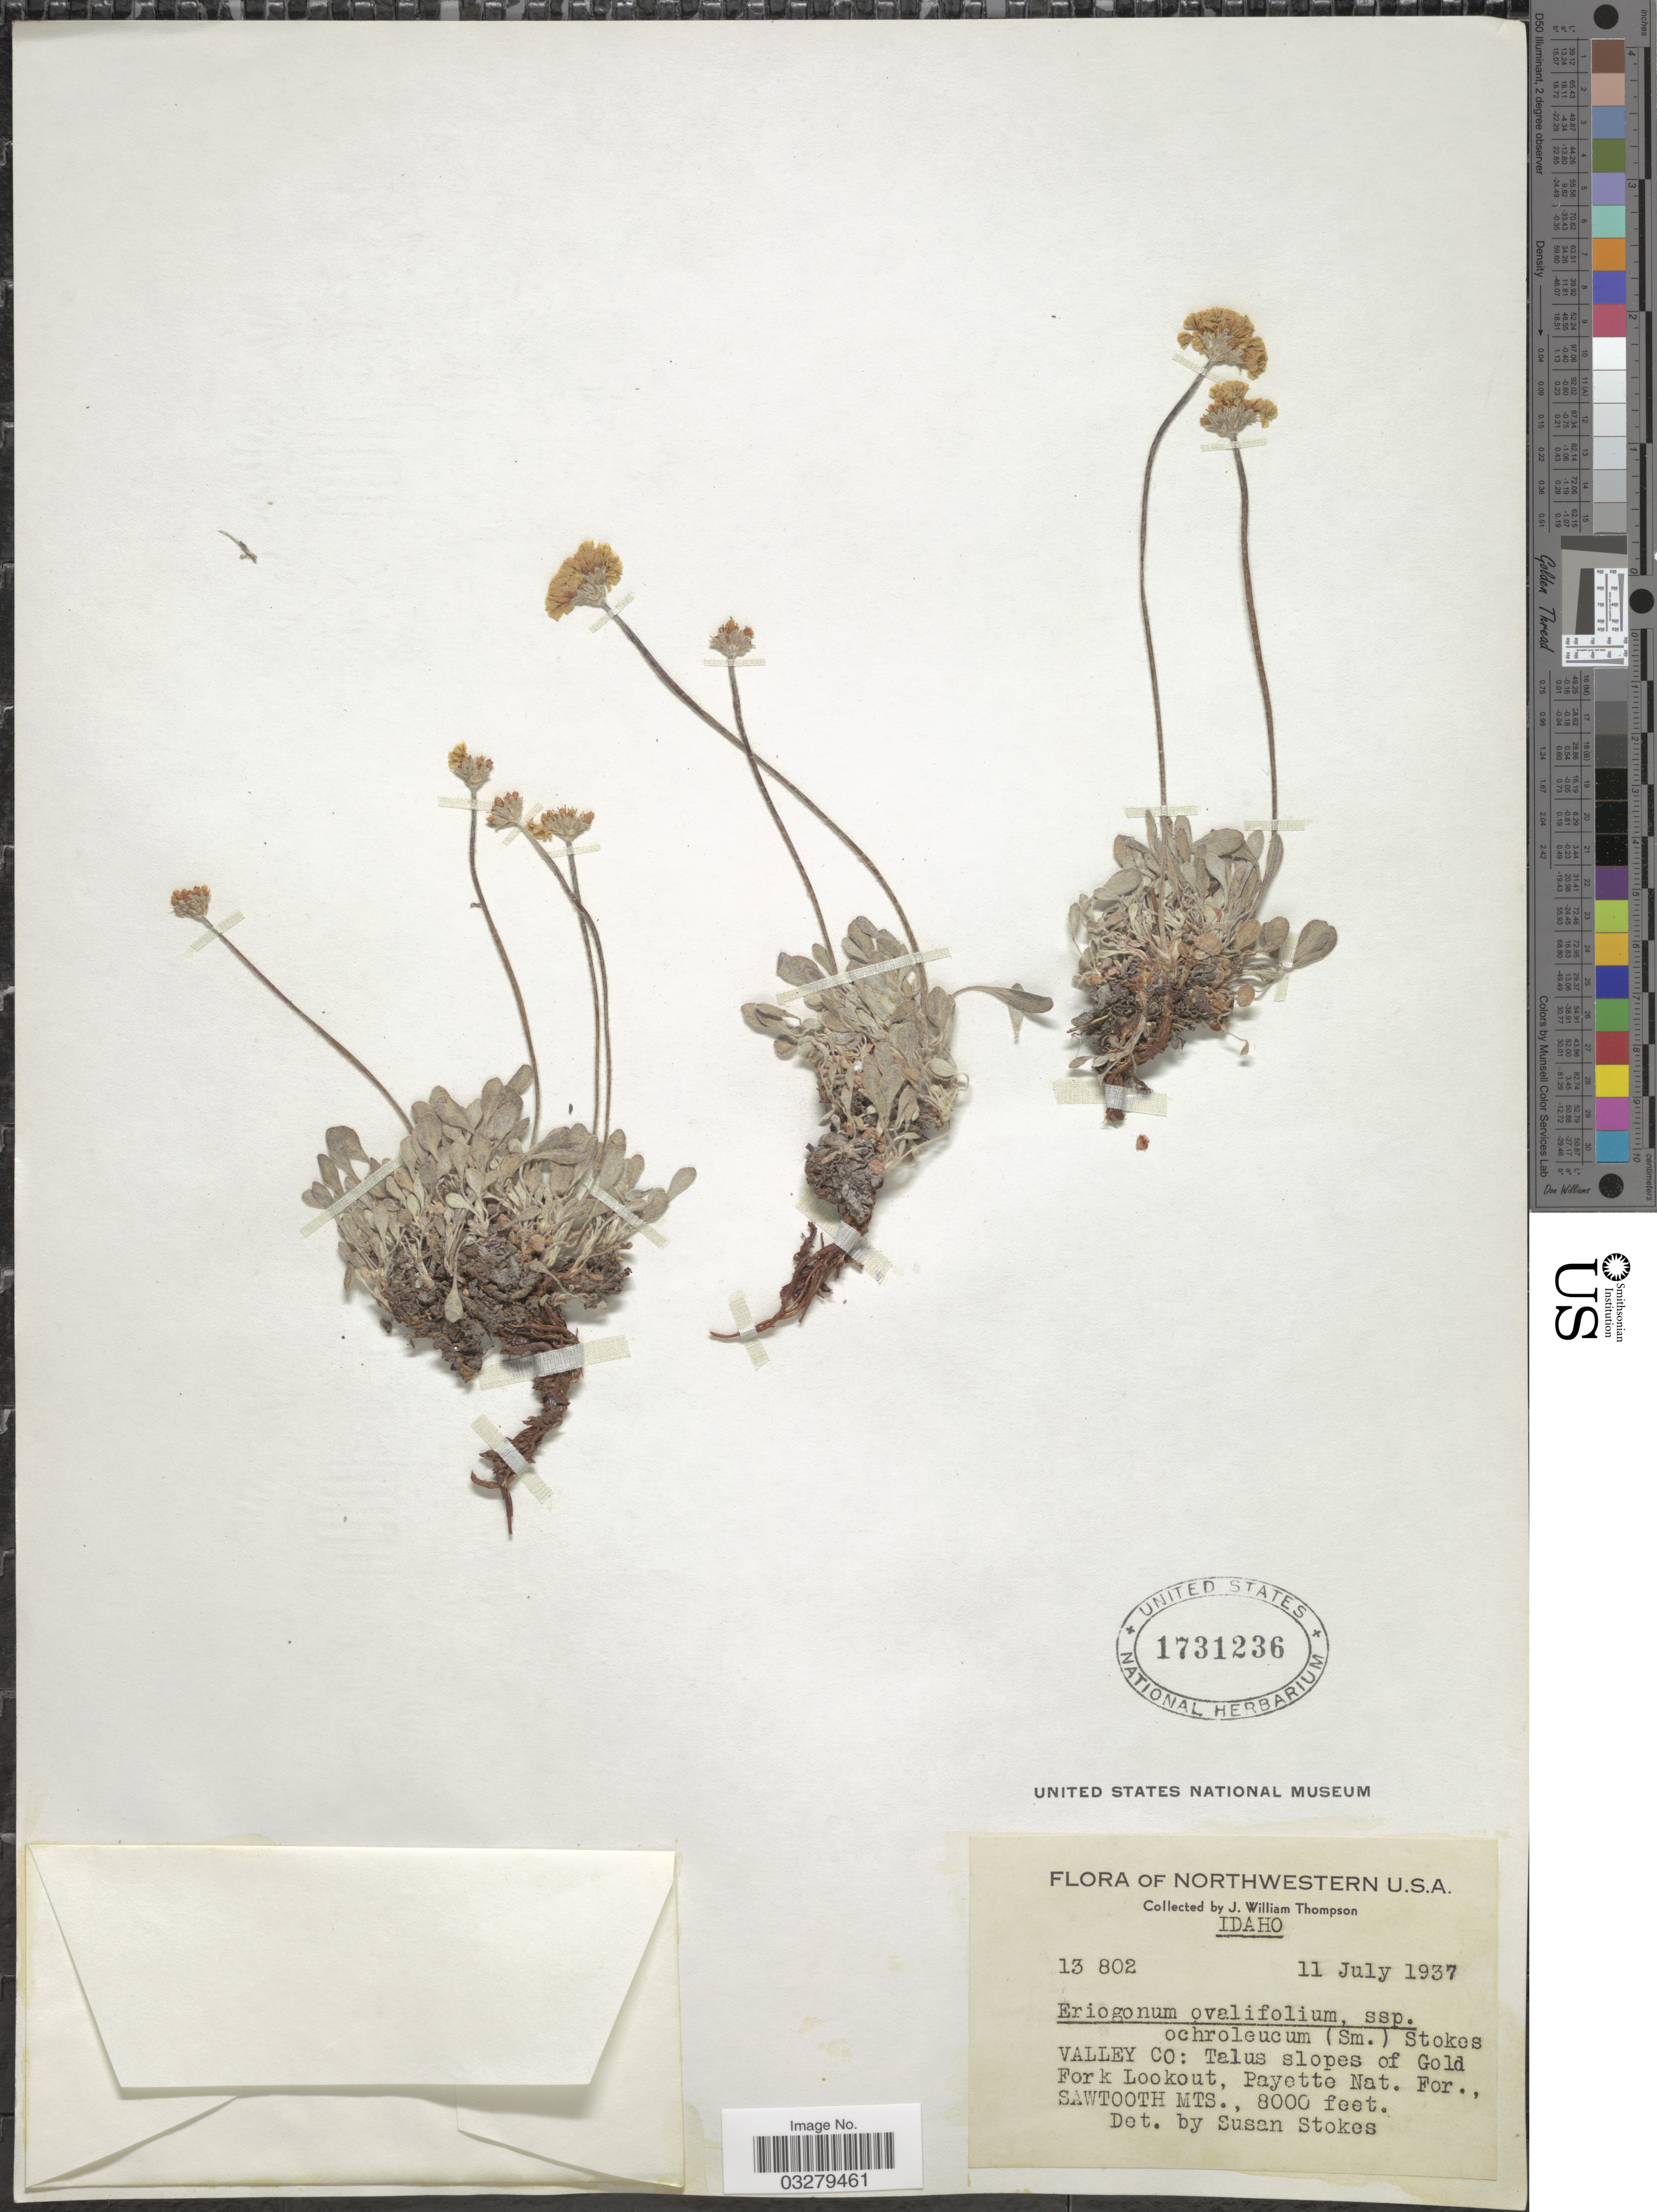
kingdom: Plantae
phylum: Tracheophyta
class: Magnoliopsida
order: Caryophyllales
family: Polygonaceae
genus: Eriogonum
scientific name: Eriogonum ovalifolium var. ochroleucum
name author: (Small ex Rydb.) M. Peck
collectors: J. W. Thompson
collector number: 13802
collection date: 1937-07-11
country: United States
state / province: Idaho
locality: Northwestern U.S.A., Valley Co: Talus Slopes of Gold Fork Lookout, Payette Nat. For., Sawtooth Mts.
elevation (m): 2438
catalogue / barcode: US 1731236